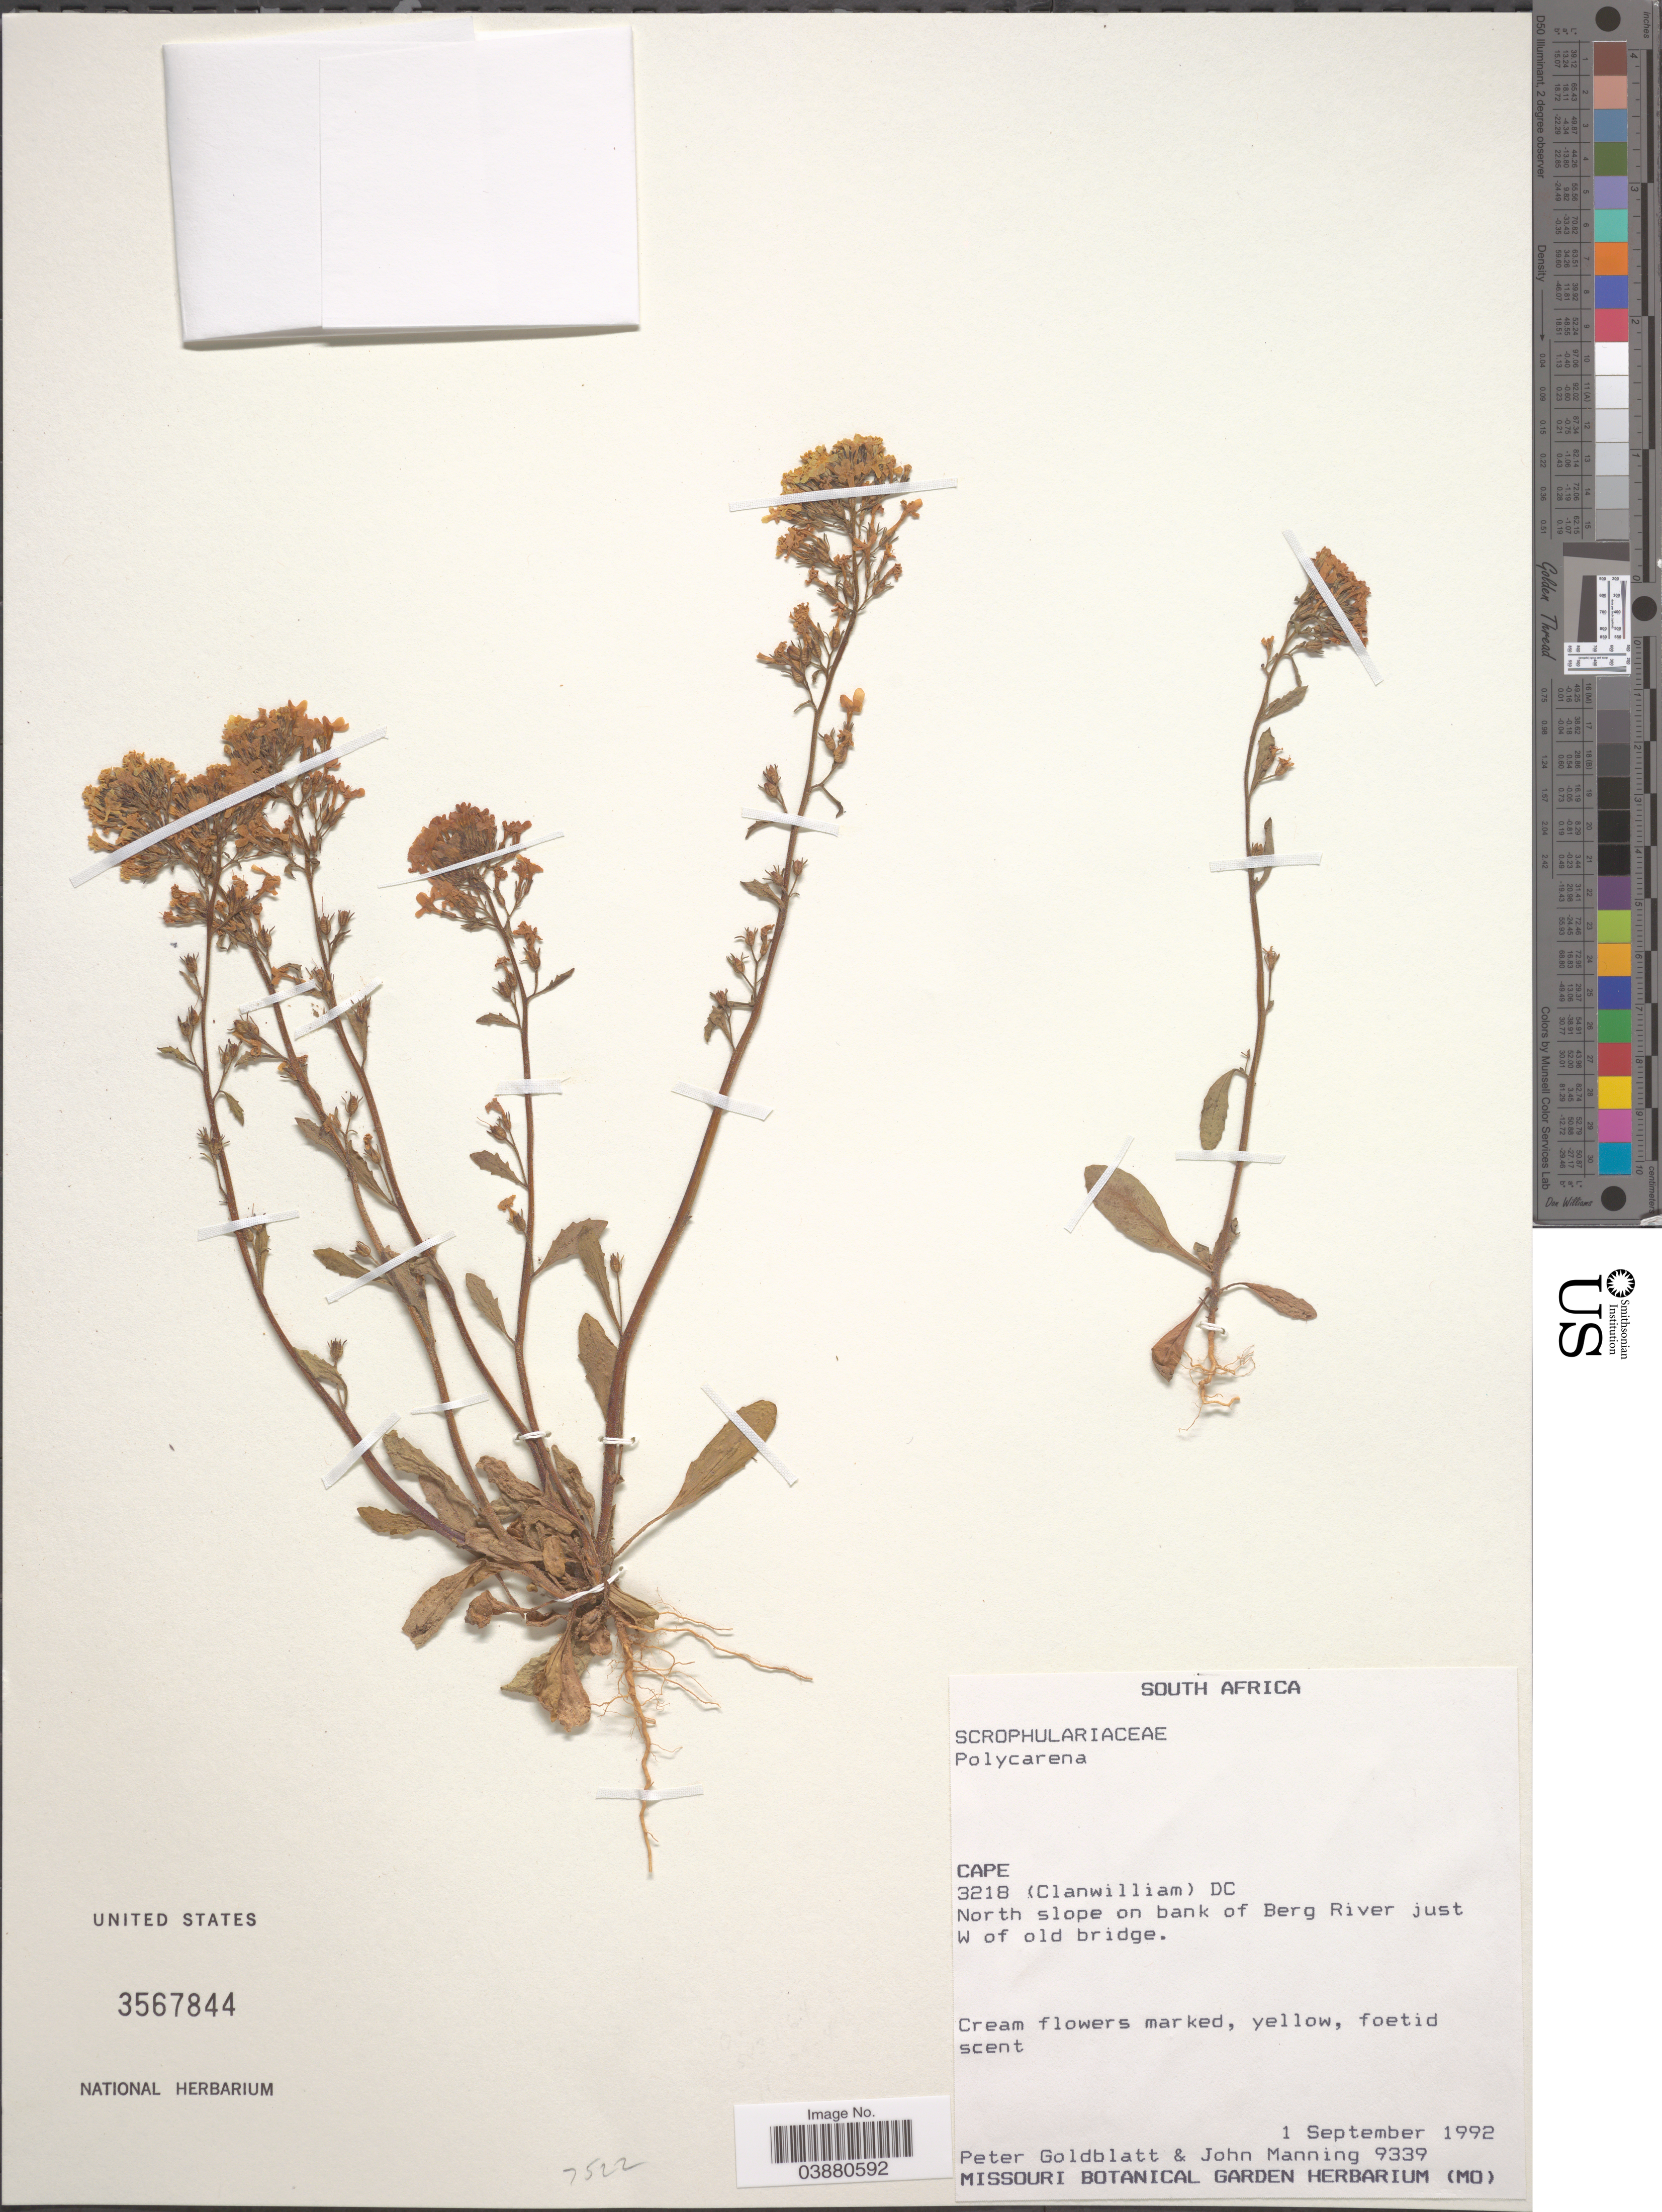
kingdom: Plantae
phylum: Tracheophyta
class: Magnoliopsida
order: Lamiales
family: Scrophulariaceae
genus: Polycarena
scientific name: Polycarena sp.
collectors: P. Goldblatt & J. Manning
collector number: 9339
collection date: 1992-09-01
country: South Africa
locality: Cape. 318 (Clanwilliam) DC. North slope on bank of Berg River just W of old bridge.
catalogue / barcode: US 3567844